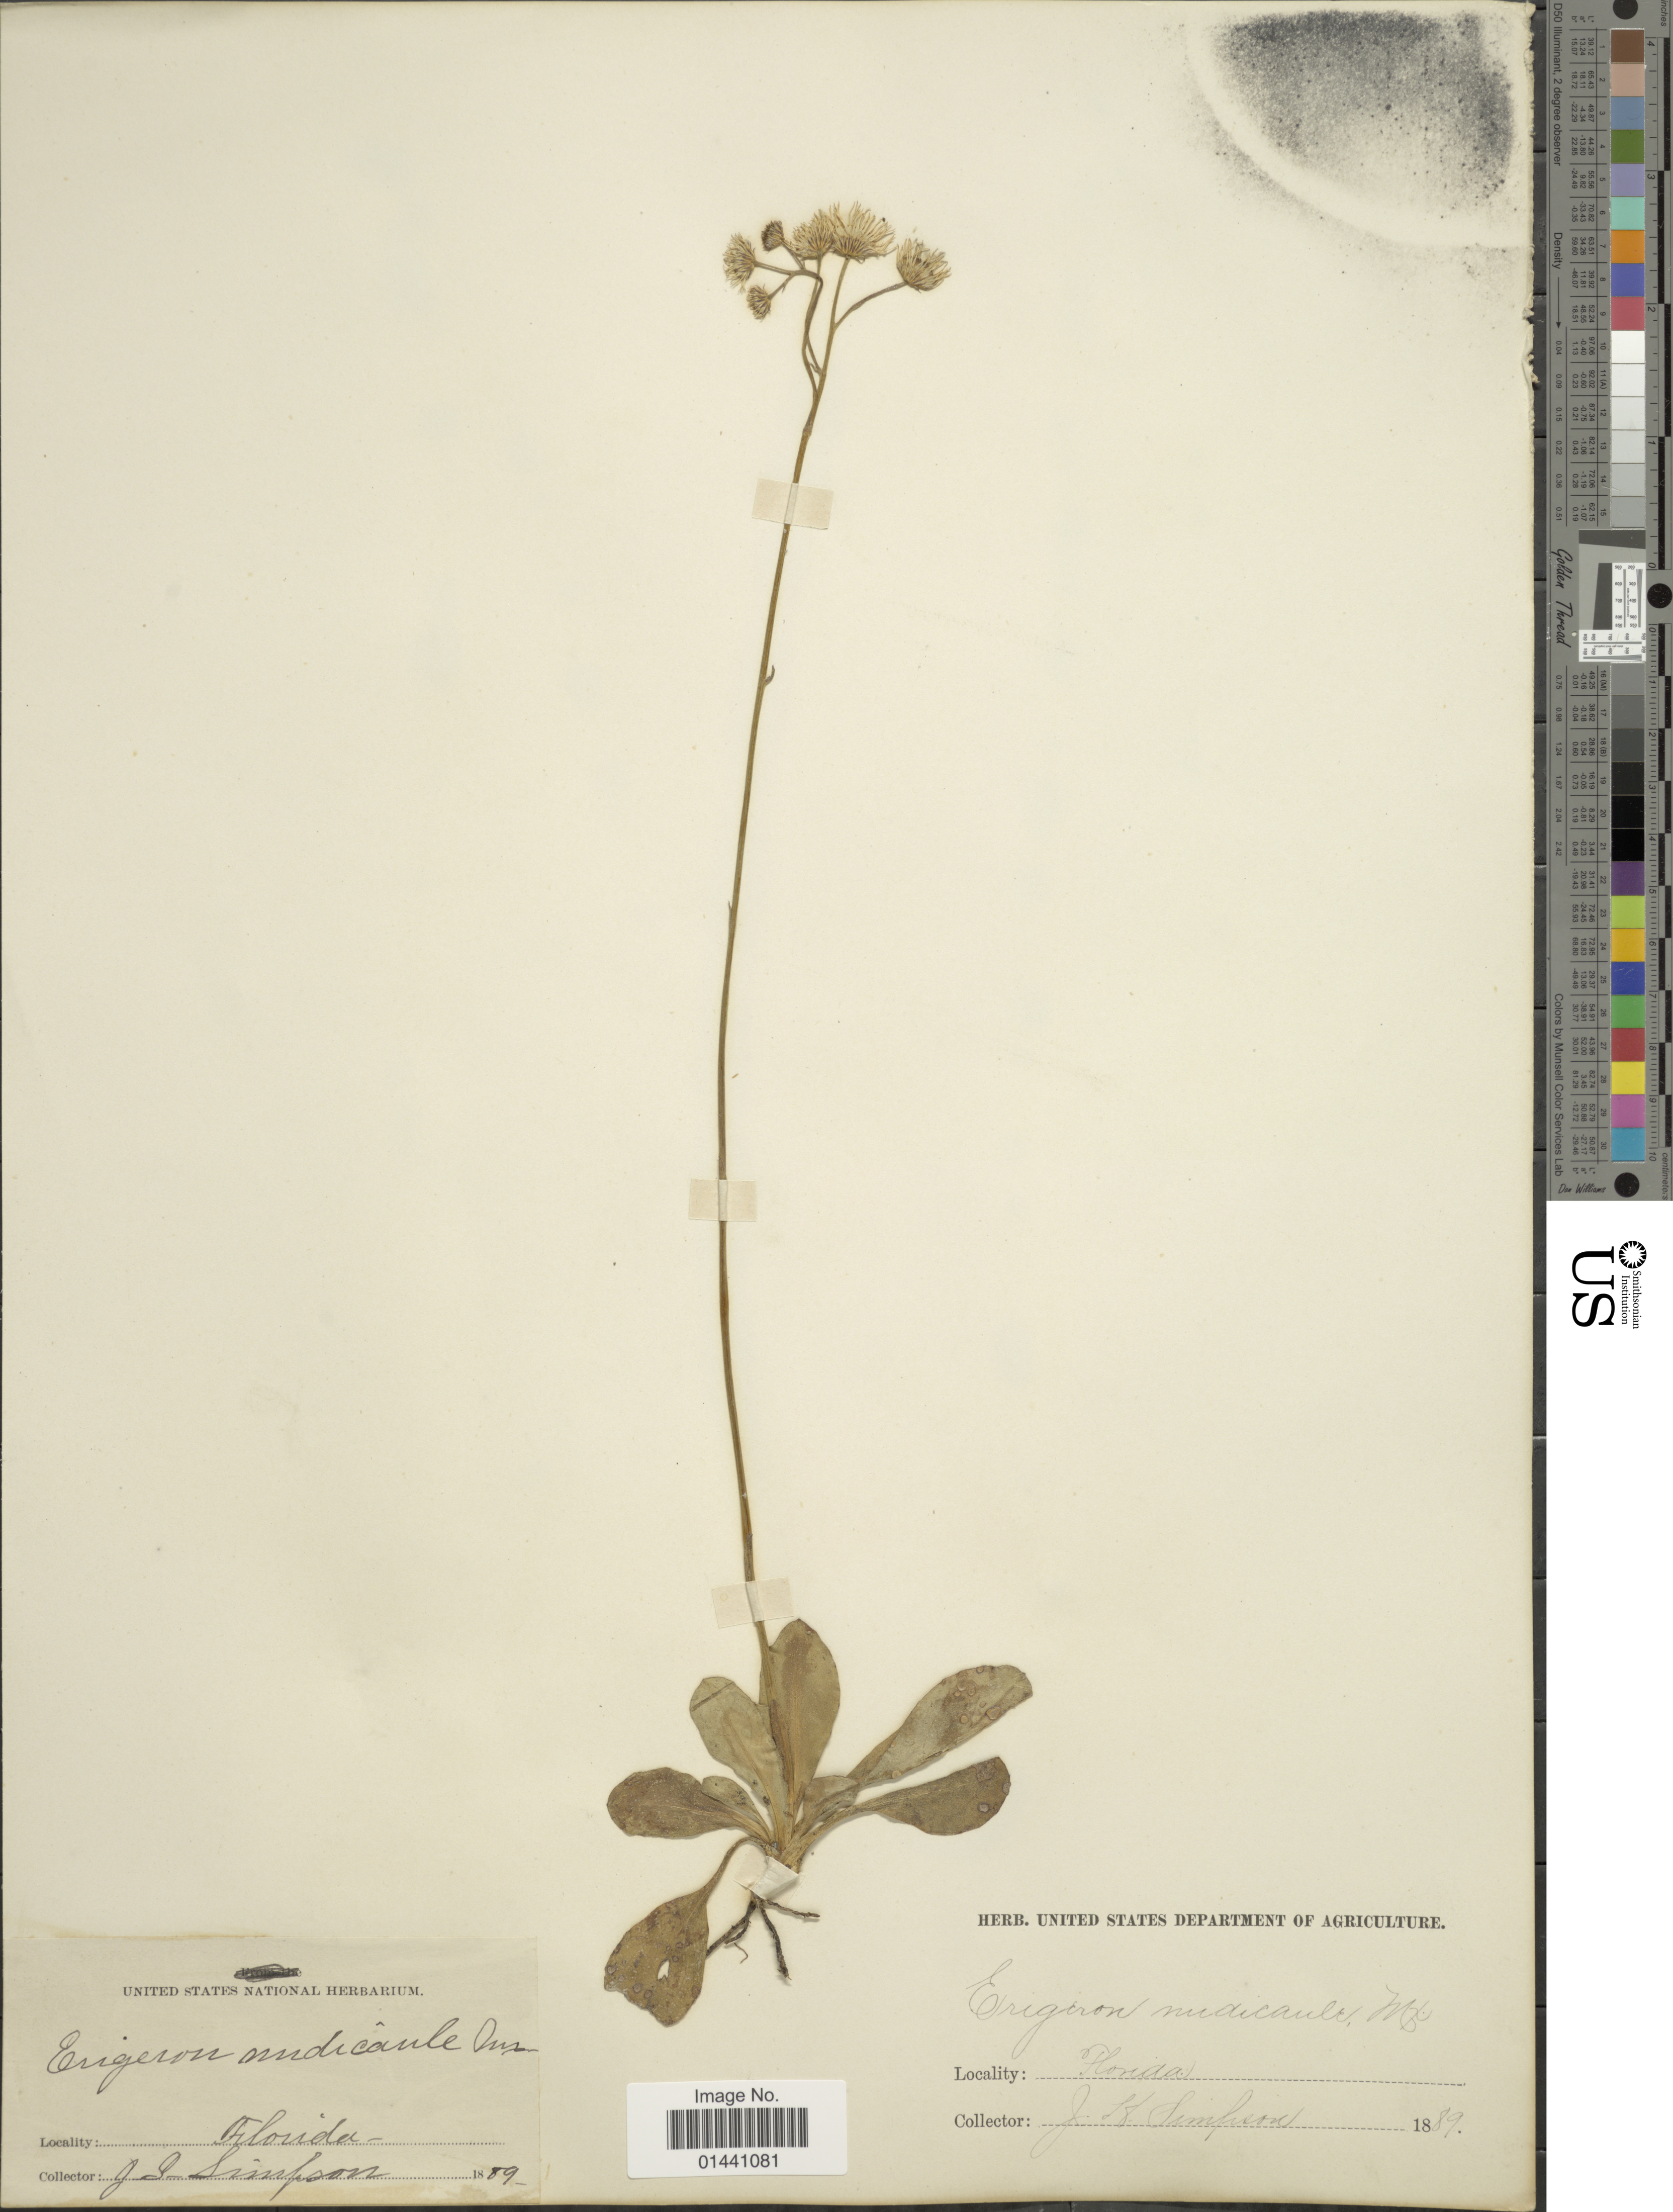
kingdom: Plantae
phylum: Tracheophyta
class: Magnoliopsida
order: Asterales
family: Asteraceae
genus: Erigeron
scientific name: Erigeron vernus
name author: (L.) Torr. & A. Gray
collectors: J. H. Simpson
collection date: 1889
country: United States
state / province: Florida